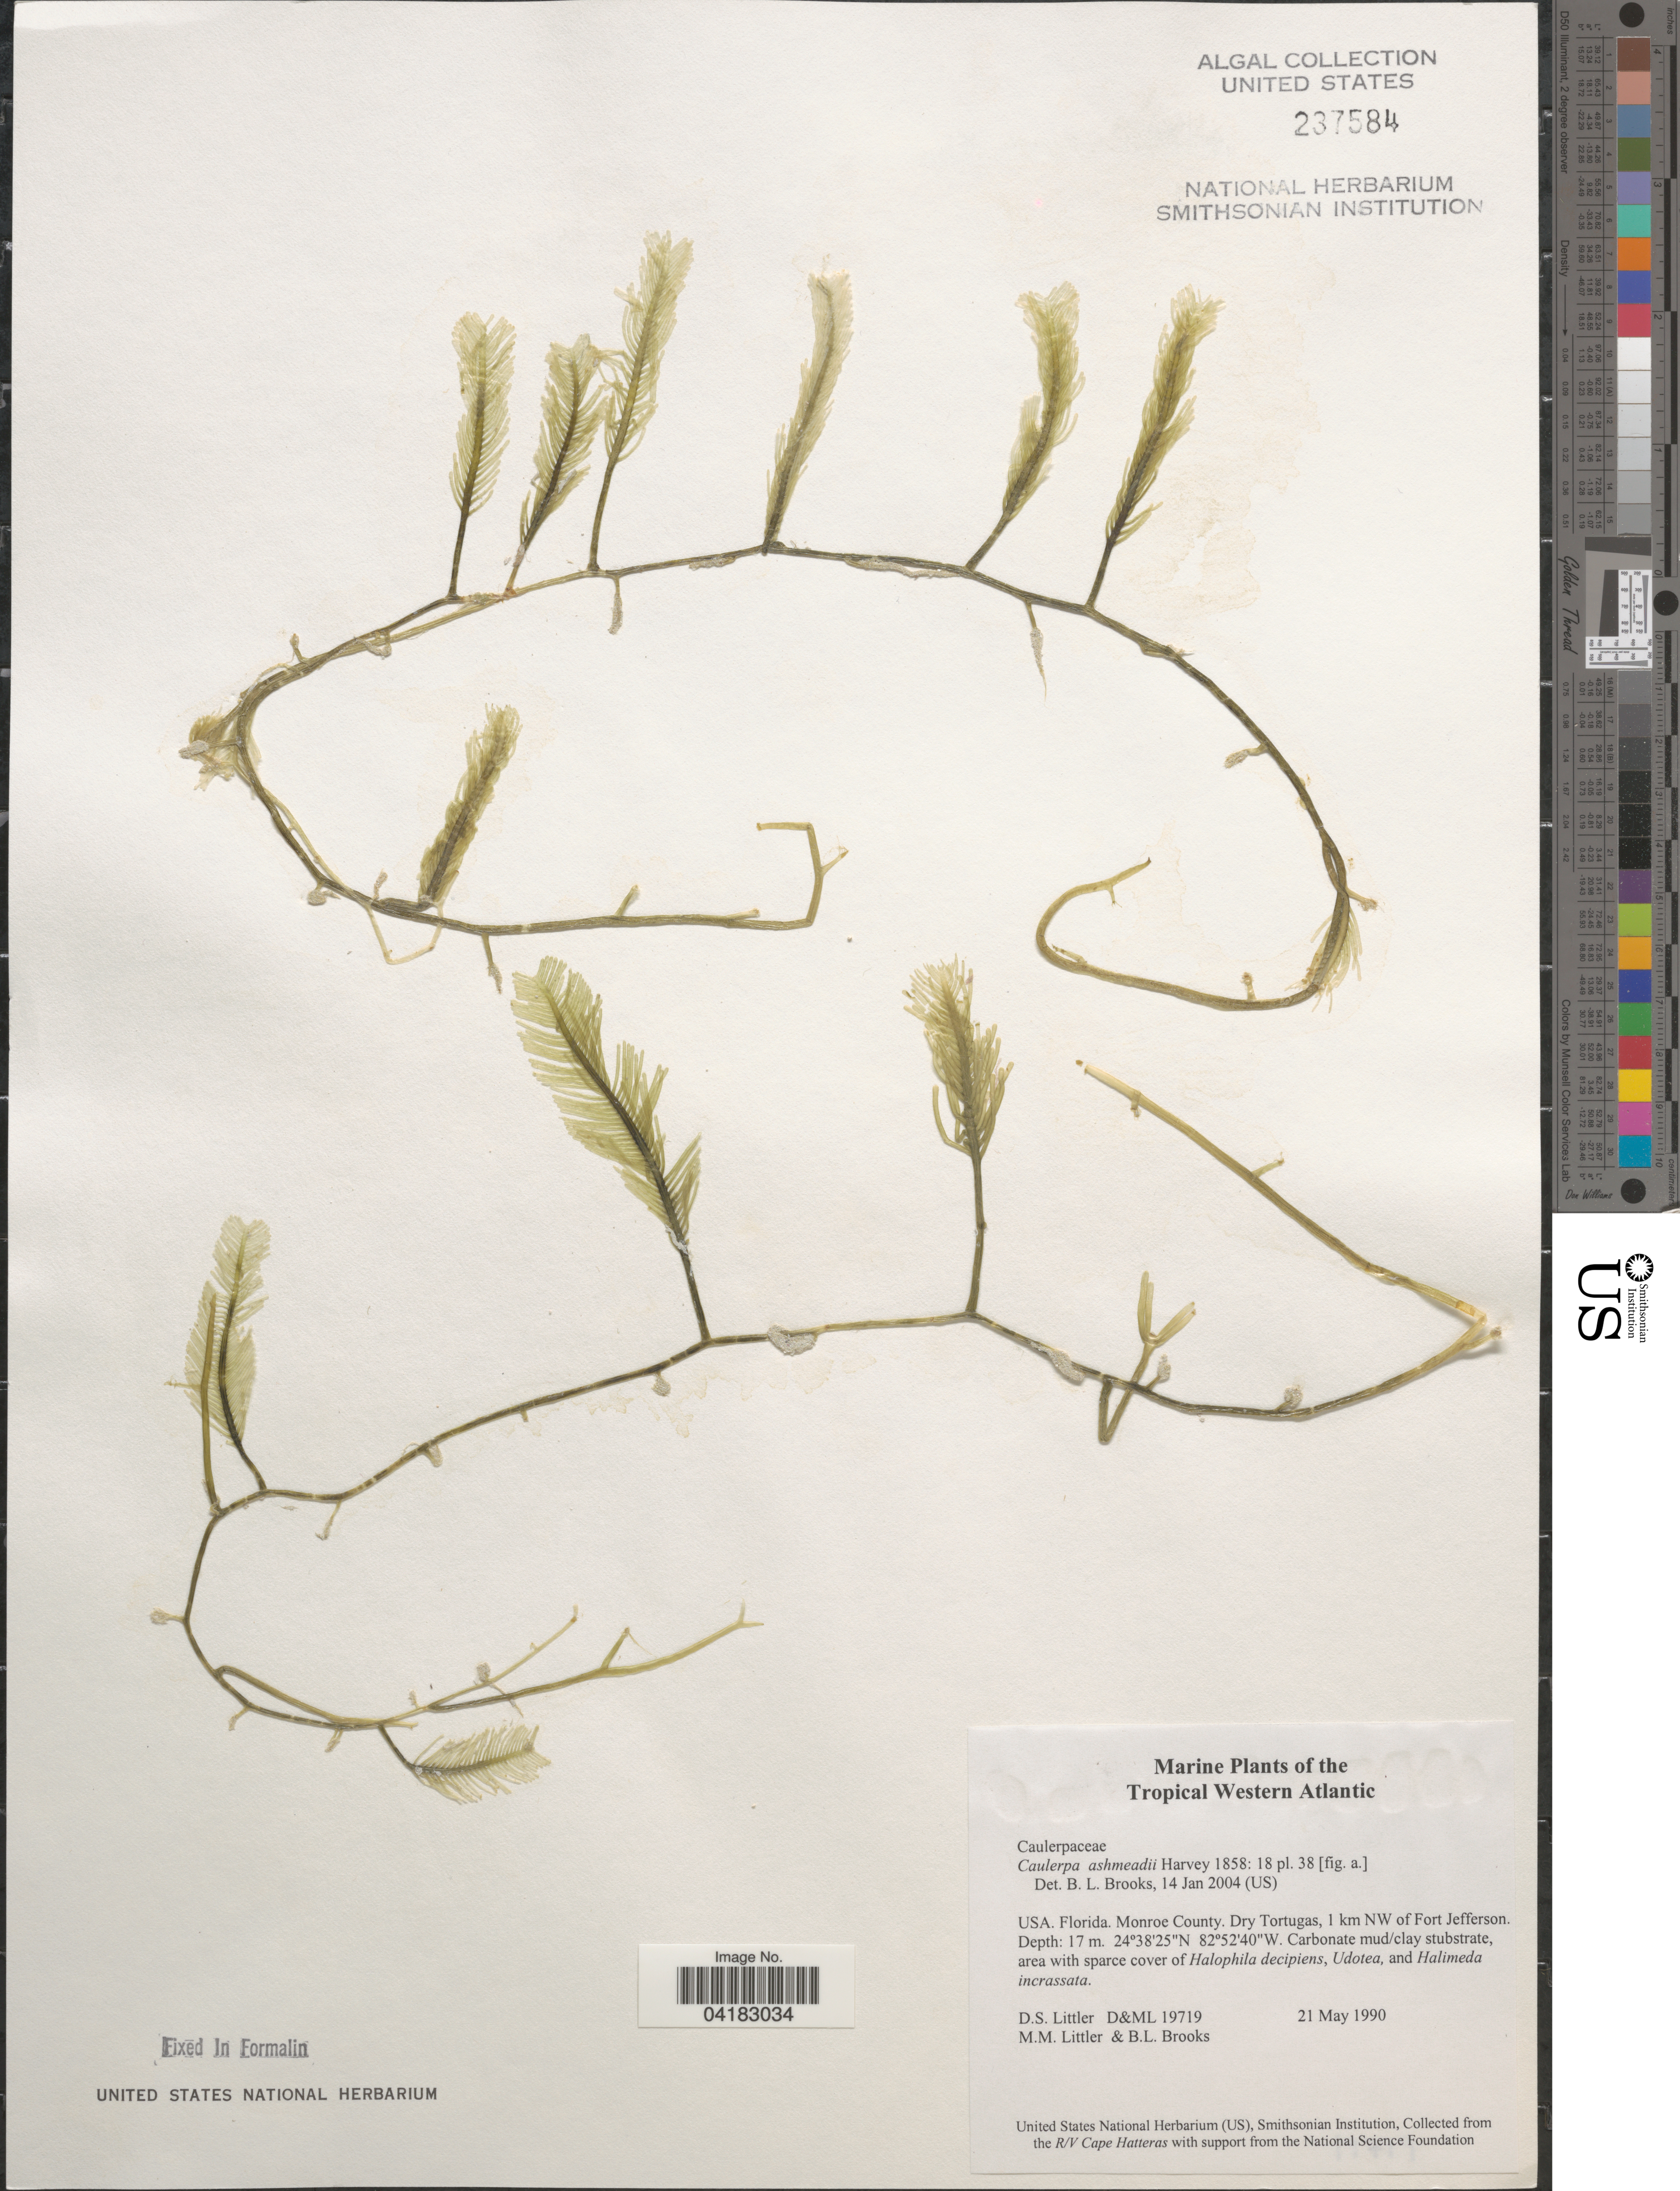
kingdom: Plantae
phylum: Chlorophyta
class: Ulvophyceae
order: Bryopsidales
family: Caulerpaceae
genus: Caulerpa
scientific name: Caulerpa ashmeadii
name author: Harv.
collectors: D. S. Littler & B. Brooks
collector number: D&ML19719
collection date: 1990-05-21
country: United States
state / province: Florida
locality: Tropical Western Atlantic. Monroe County. Dry Tortugas, 1 km NW of Fort Jefferson.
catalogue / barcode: US 237584